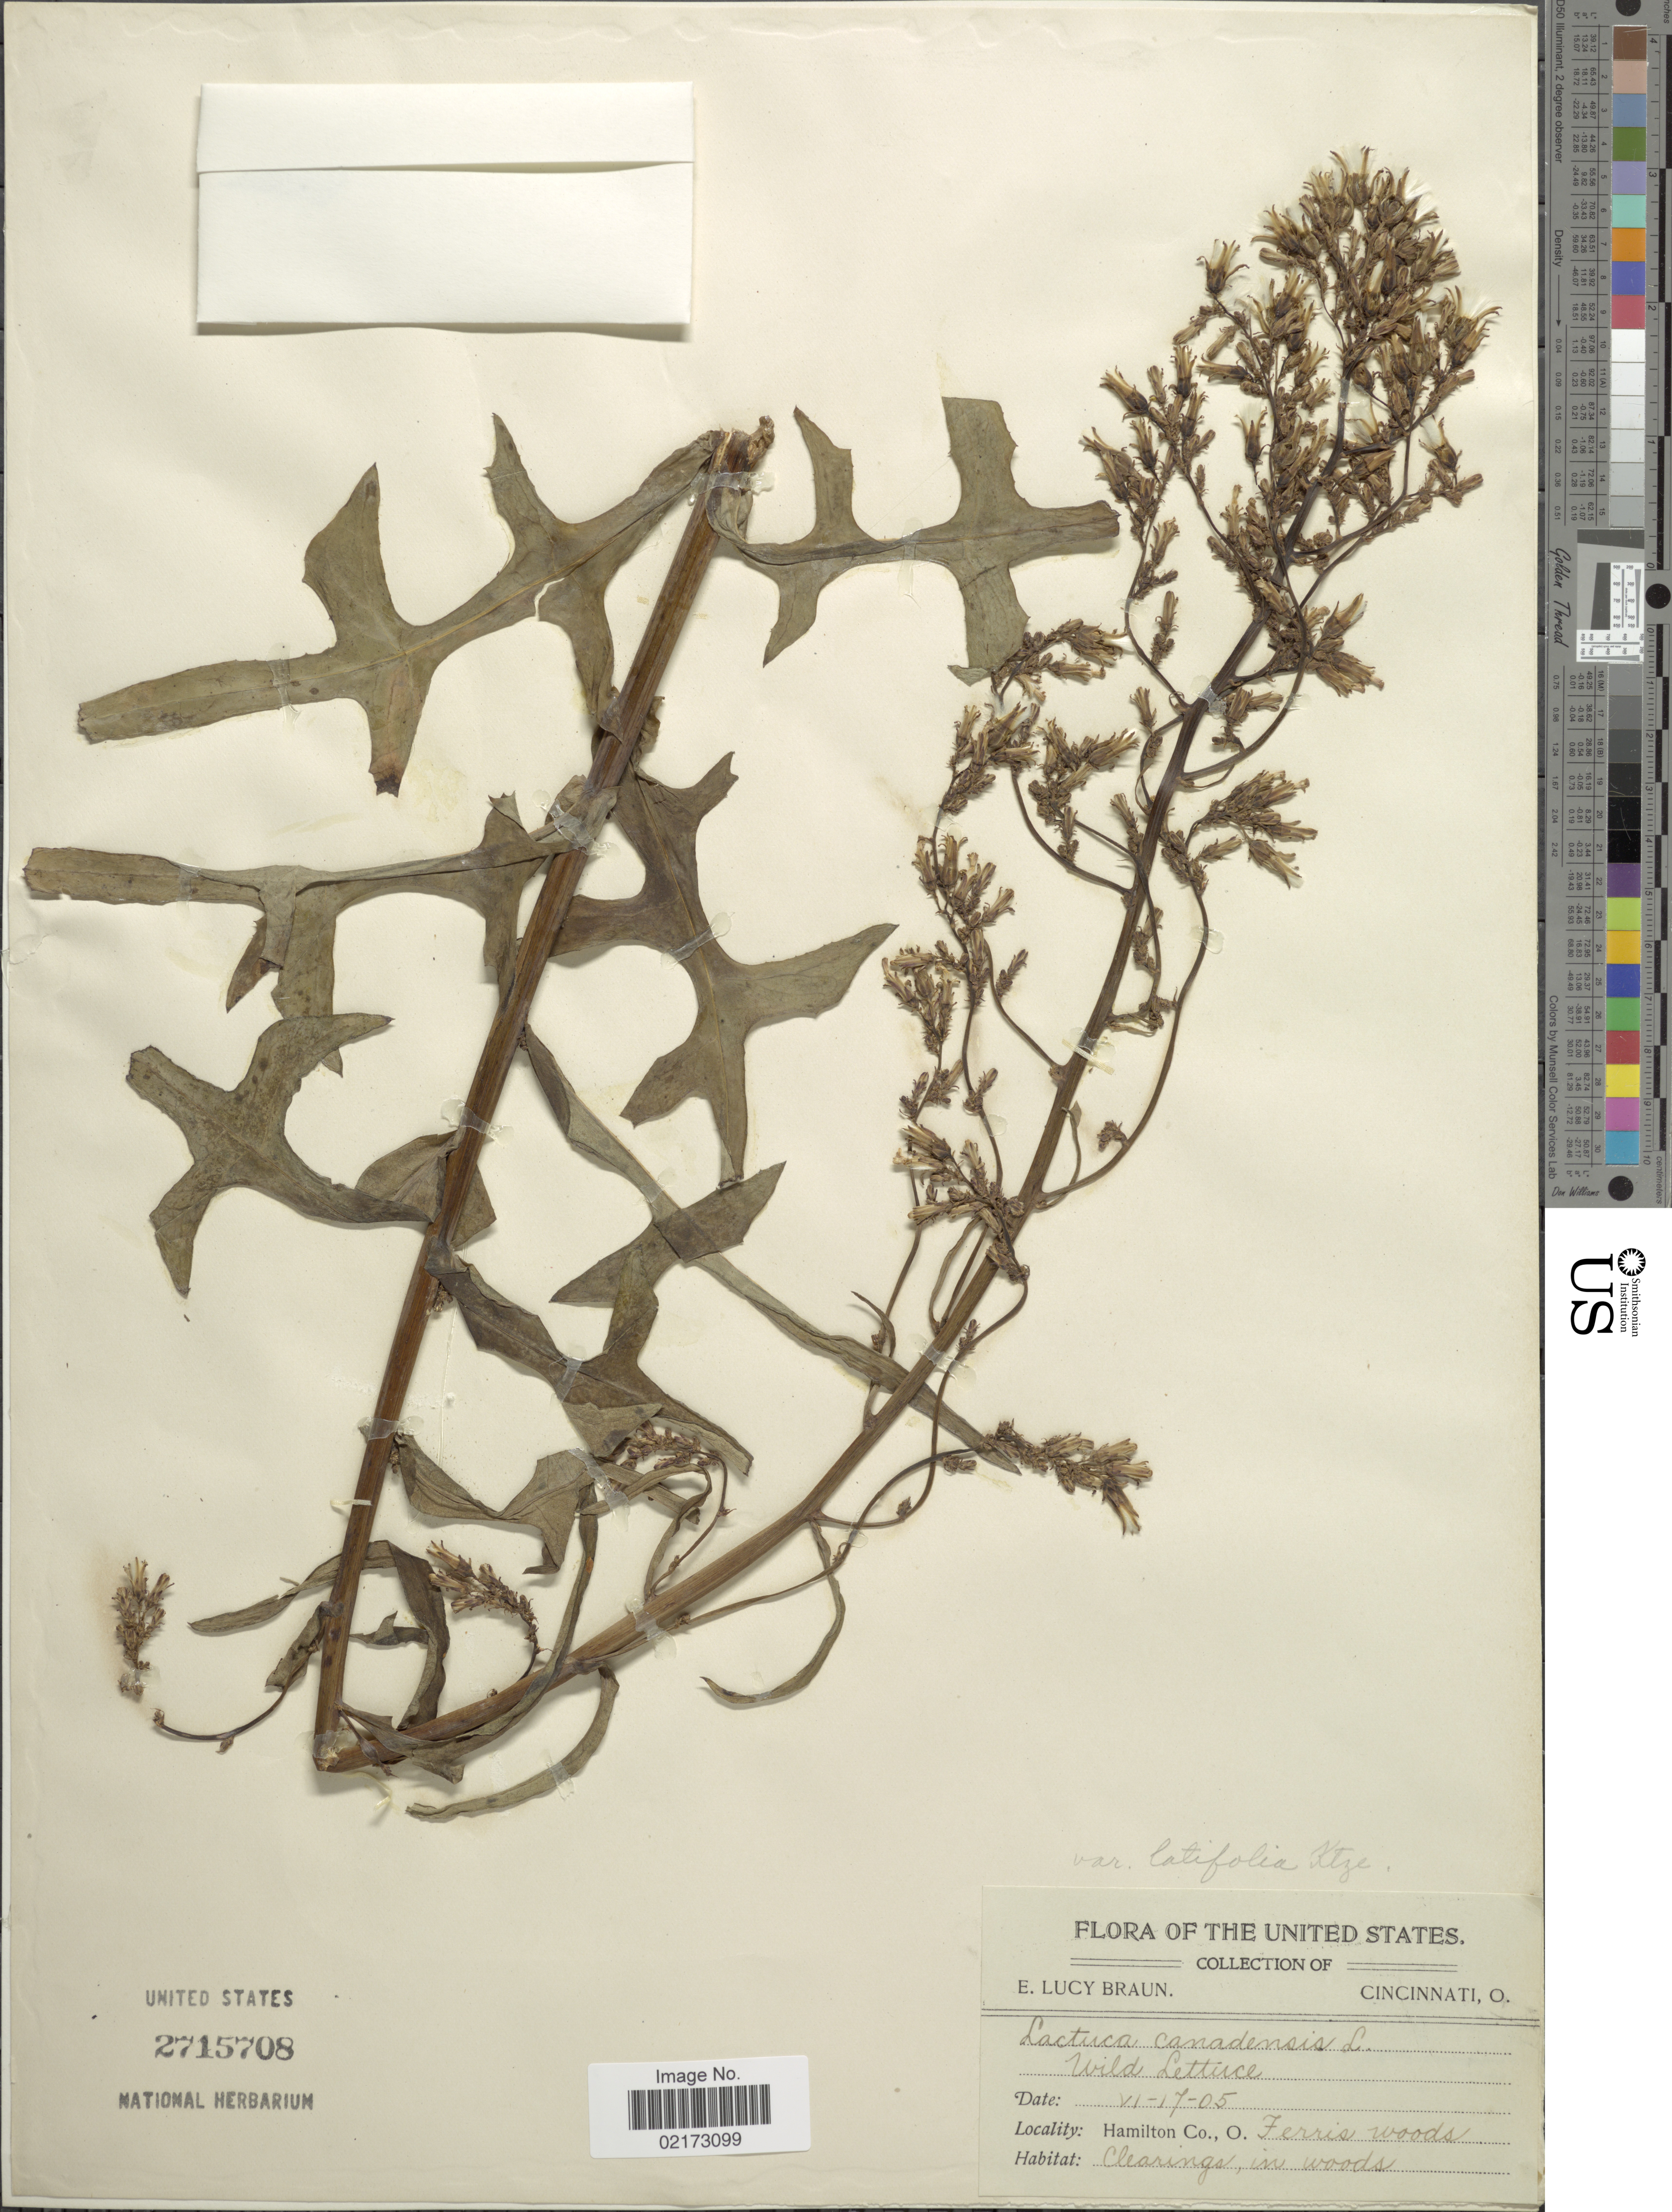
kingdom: Plantae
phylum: Tracheophyta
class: Magnoliopsida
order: Asterales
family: Asteraceae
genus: Lactuca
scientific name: Lactuca canadensis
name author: L.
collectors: E. L. Braun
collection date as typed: Transcribed d/m/y: 17/6/05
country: United States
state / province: Ohio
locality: The United States, Hamilton Co. O., Ferris Woods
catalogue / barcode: US 2715708